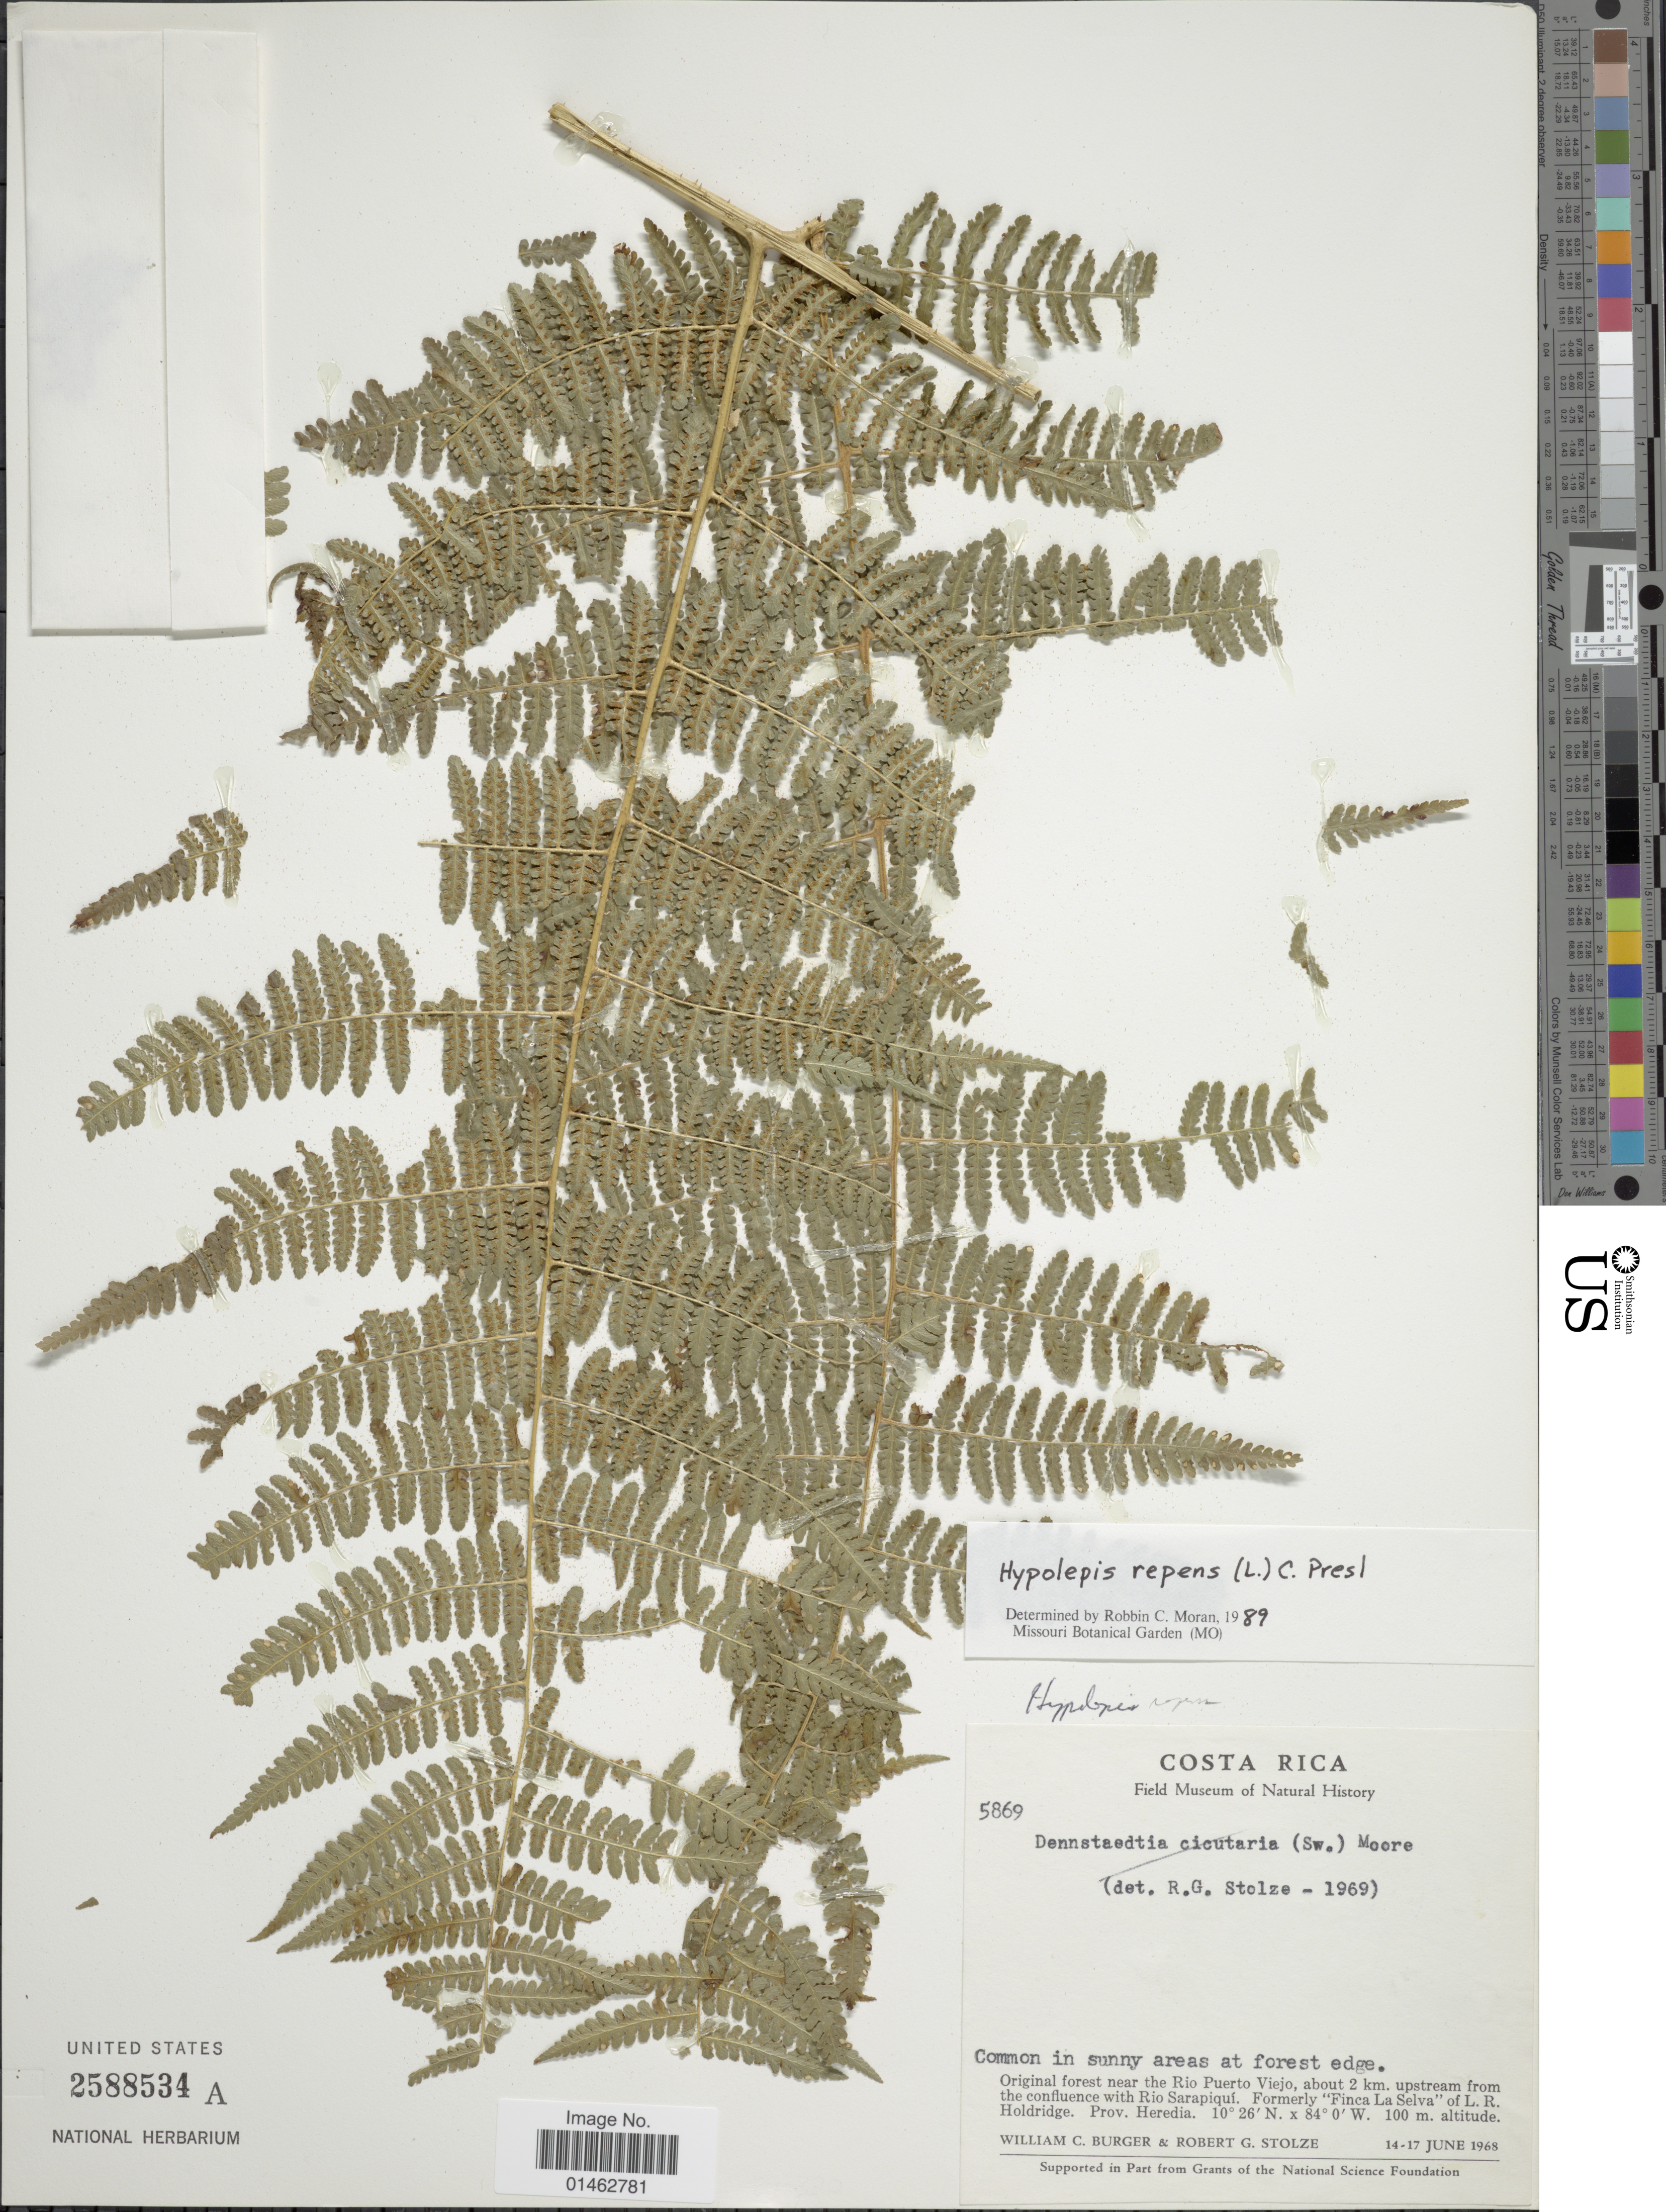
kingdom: Plantae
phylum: Tracheophyta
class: Polypodiopsida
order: Polypodiales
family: Dennstaedtiaceae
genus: Hypolepis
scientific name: Hypolepis repens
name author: (L.) C. Presl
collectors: W. Burger & R. G. Stolze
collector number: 5869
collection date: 1968-06-14/1968-06-17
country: Costa Rica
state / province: Heredia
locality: Original forest near the Rio PuertoViejo, about 2 km upstream from the confluence with Rio Sarapiquí. Formerly 'Finca La Selva' of L.R. Holdridge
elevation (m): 100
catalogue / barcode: US 2588534A